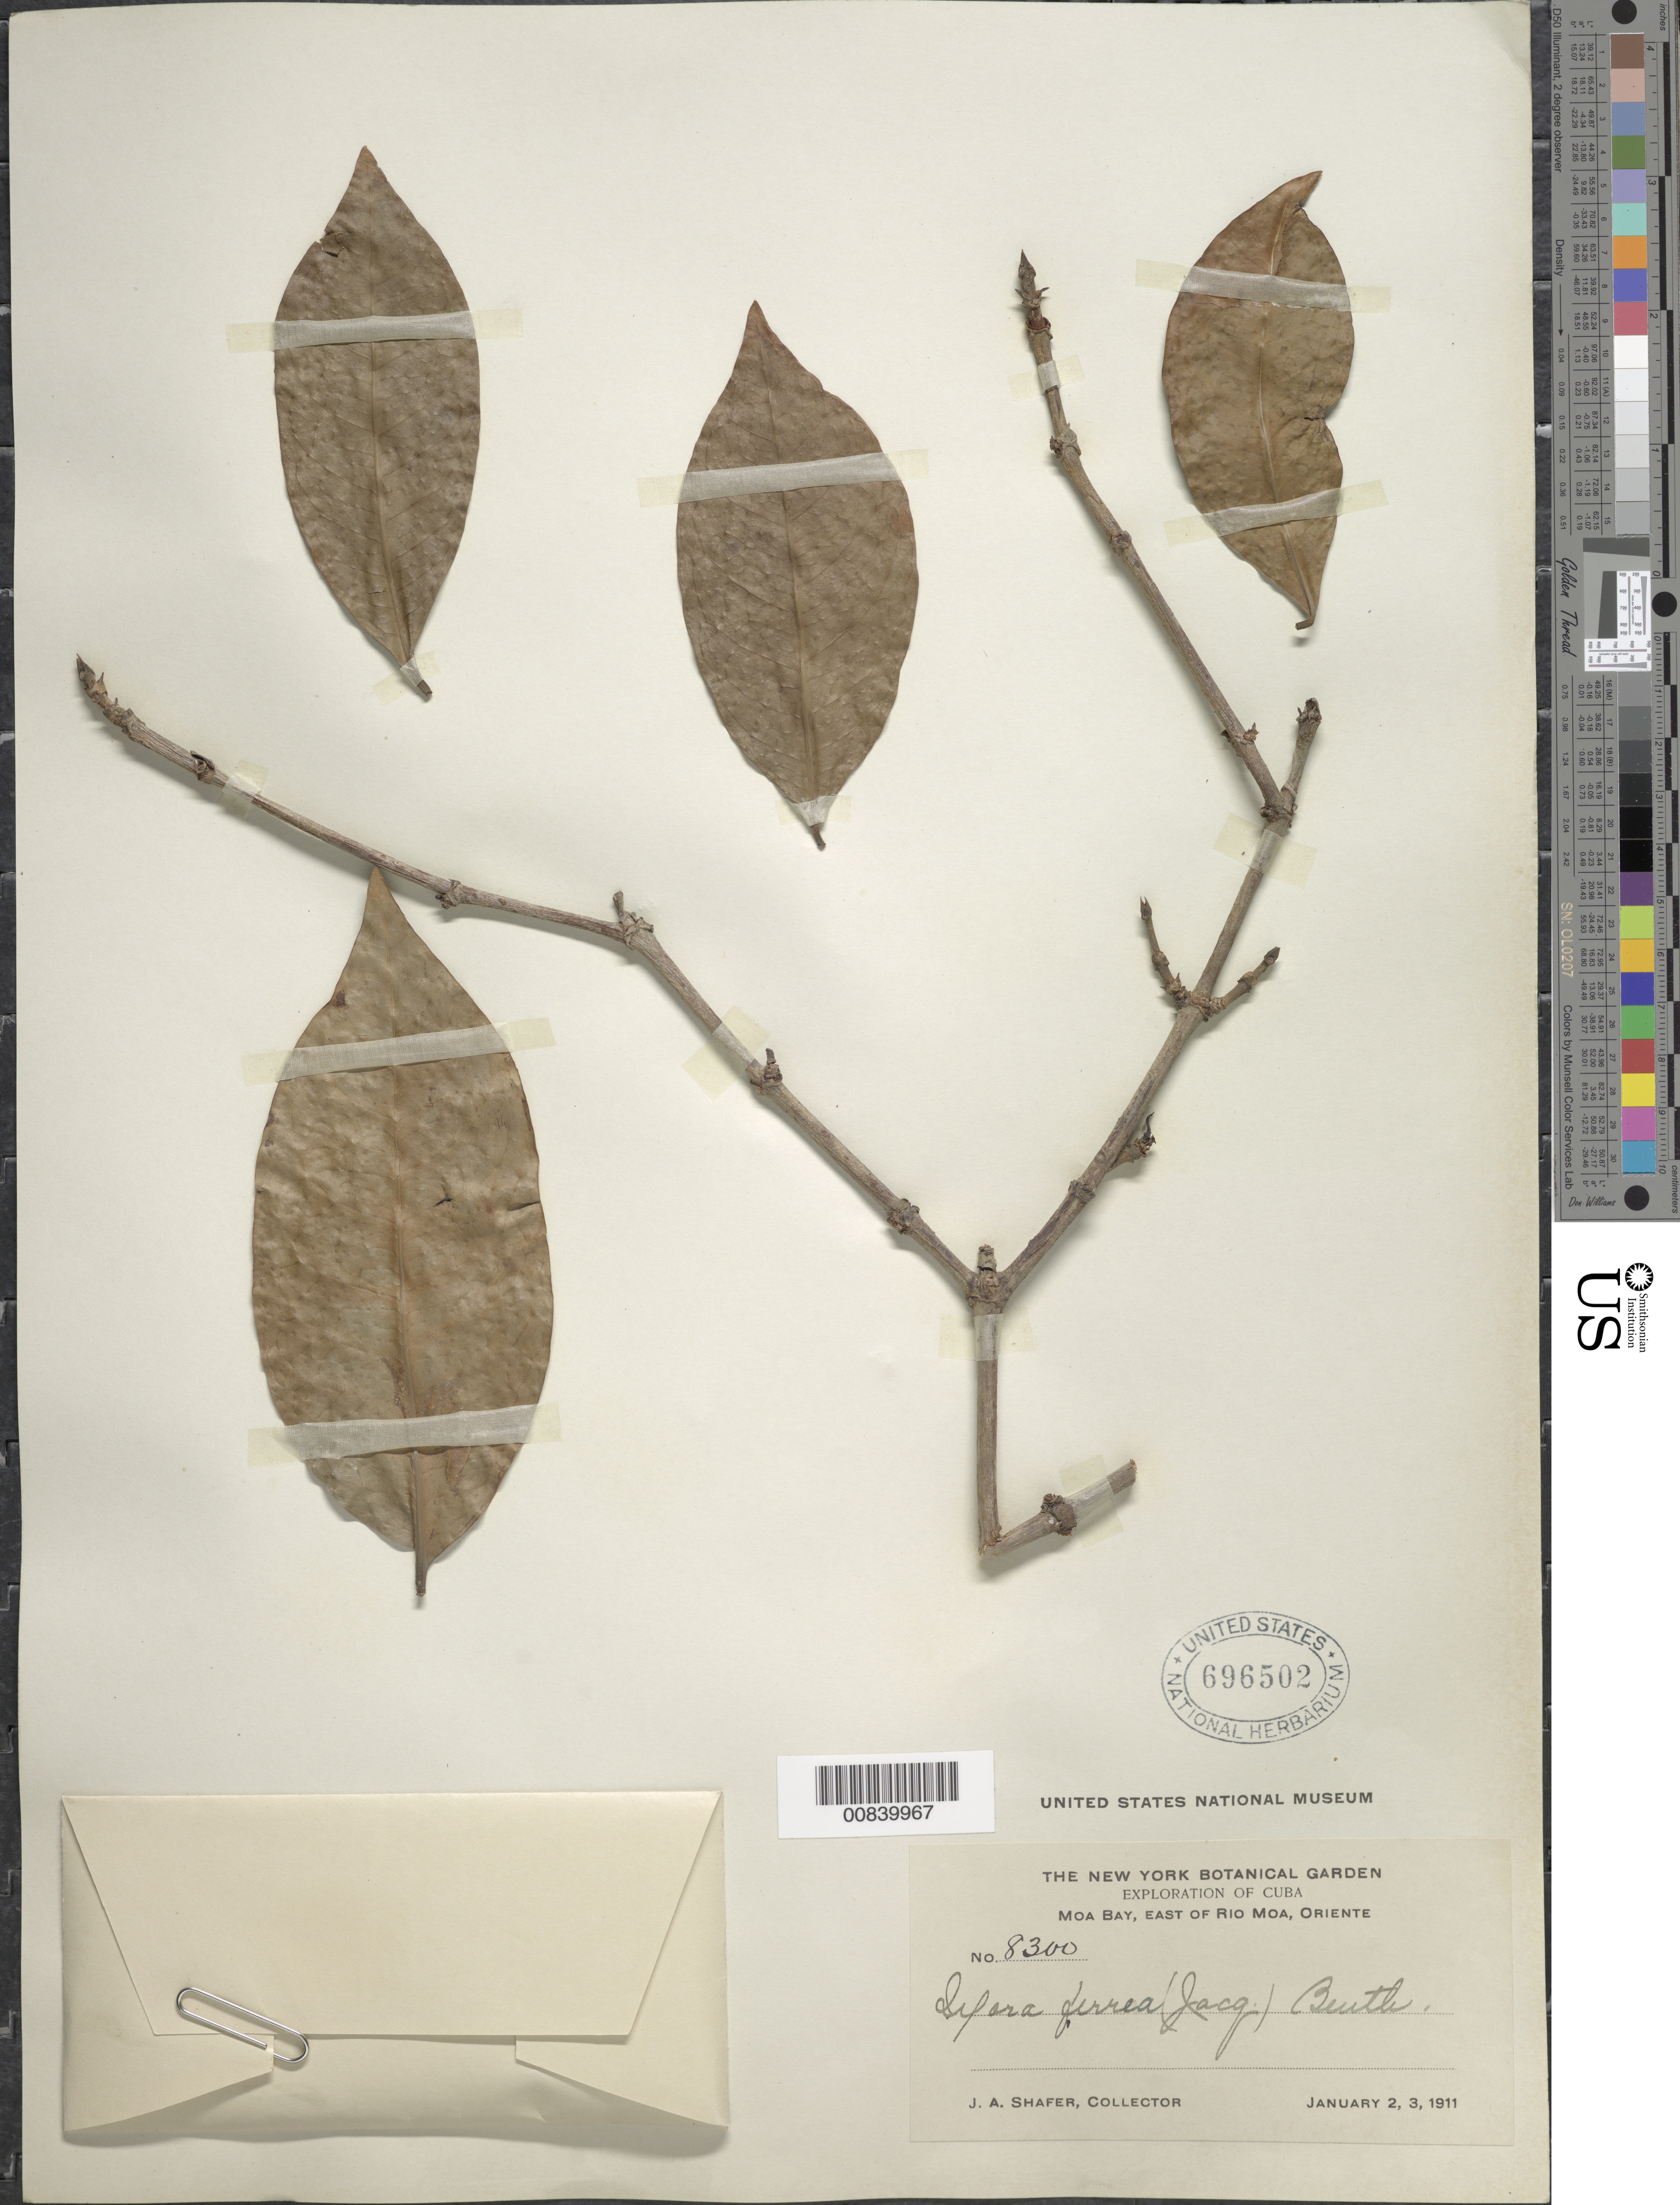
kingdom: Plantae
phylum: Tracheophyta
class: Magnoliopsida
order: Gentianales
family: Rubiaceae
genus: Ixora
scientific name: Ixora ferrea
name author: (Jacq.) Benth.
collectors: J. A. Shafer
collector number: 8300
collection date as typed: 02 Jan 1911 to 03 Jan 1911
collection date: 1911-01-02/1911-01-03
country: Cuba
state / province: Oriente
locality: Moa Bay, east of Rio Moa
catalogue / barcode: US 696502